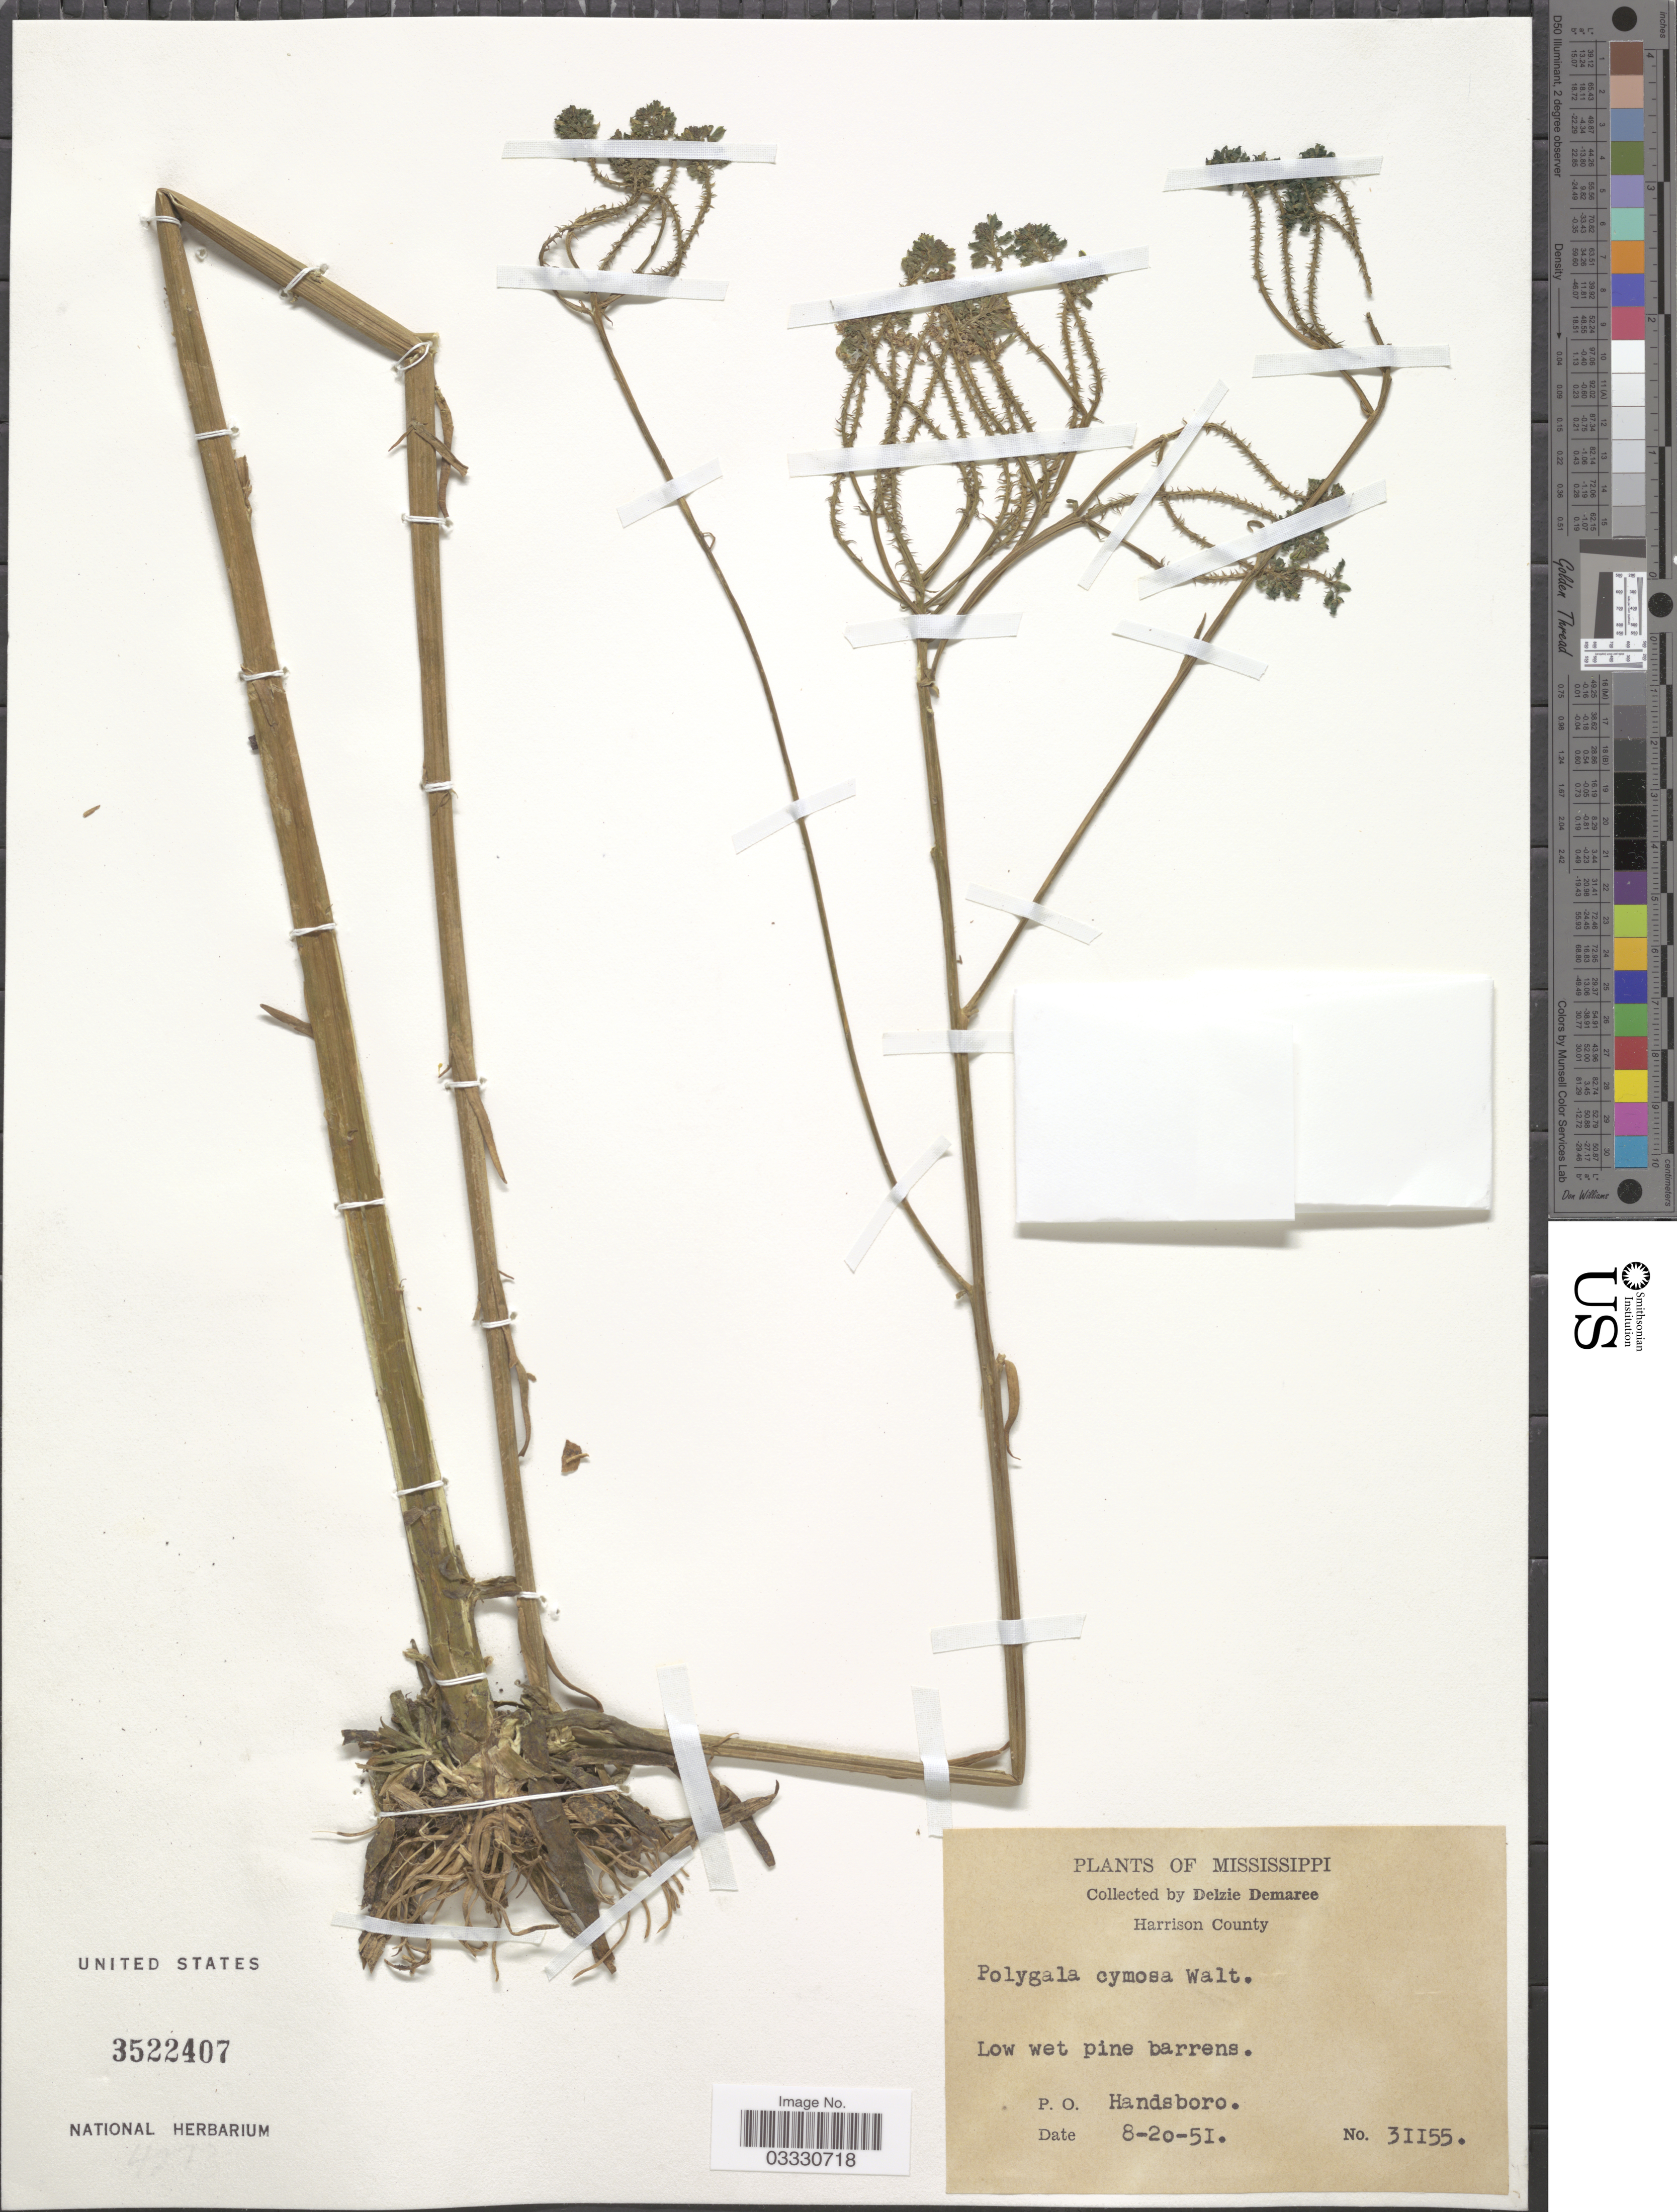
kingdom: Plantae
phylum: Tracheophyta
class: Magnoliopsida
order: Fabales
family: Polygalaceae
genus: Polygala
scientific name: Polygala cymosa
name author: Walter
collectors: D. Demaree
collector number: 31155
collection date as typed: Transcribed d/m/y: 20/8/51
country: United States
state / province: Mississippi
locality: Harrison County. P. O. Handsboro.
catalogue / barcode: US 3522407